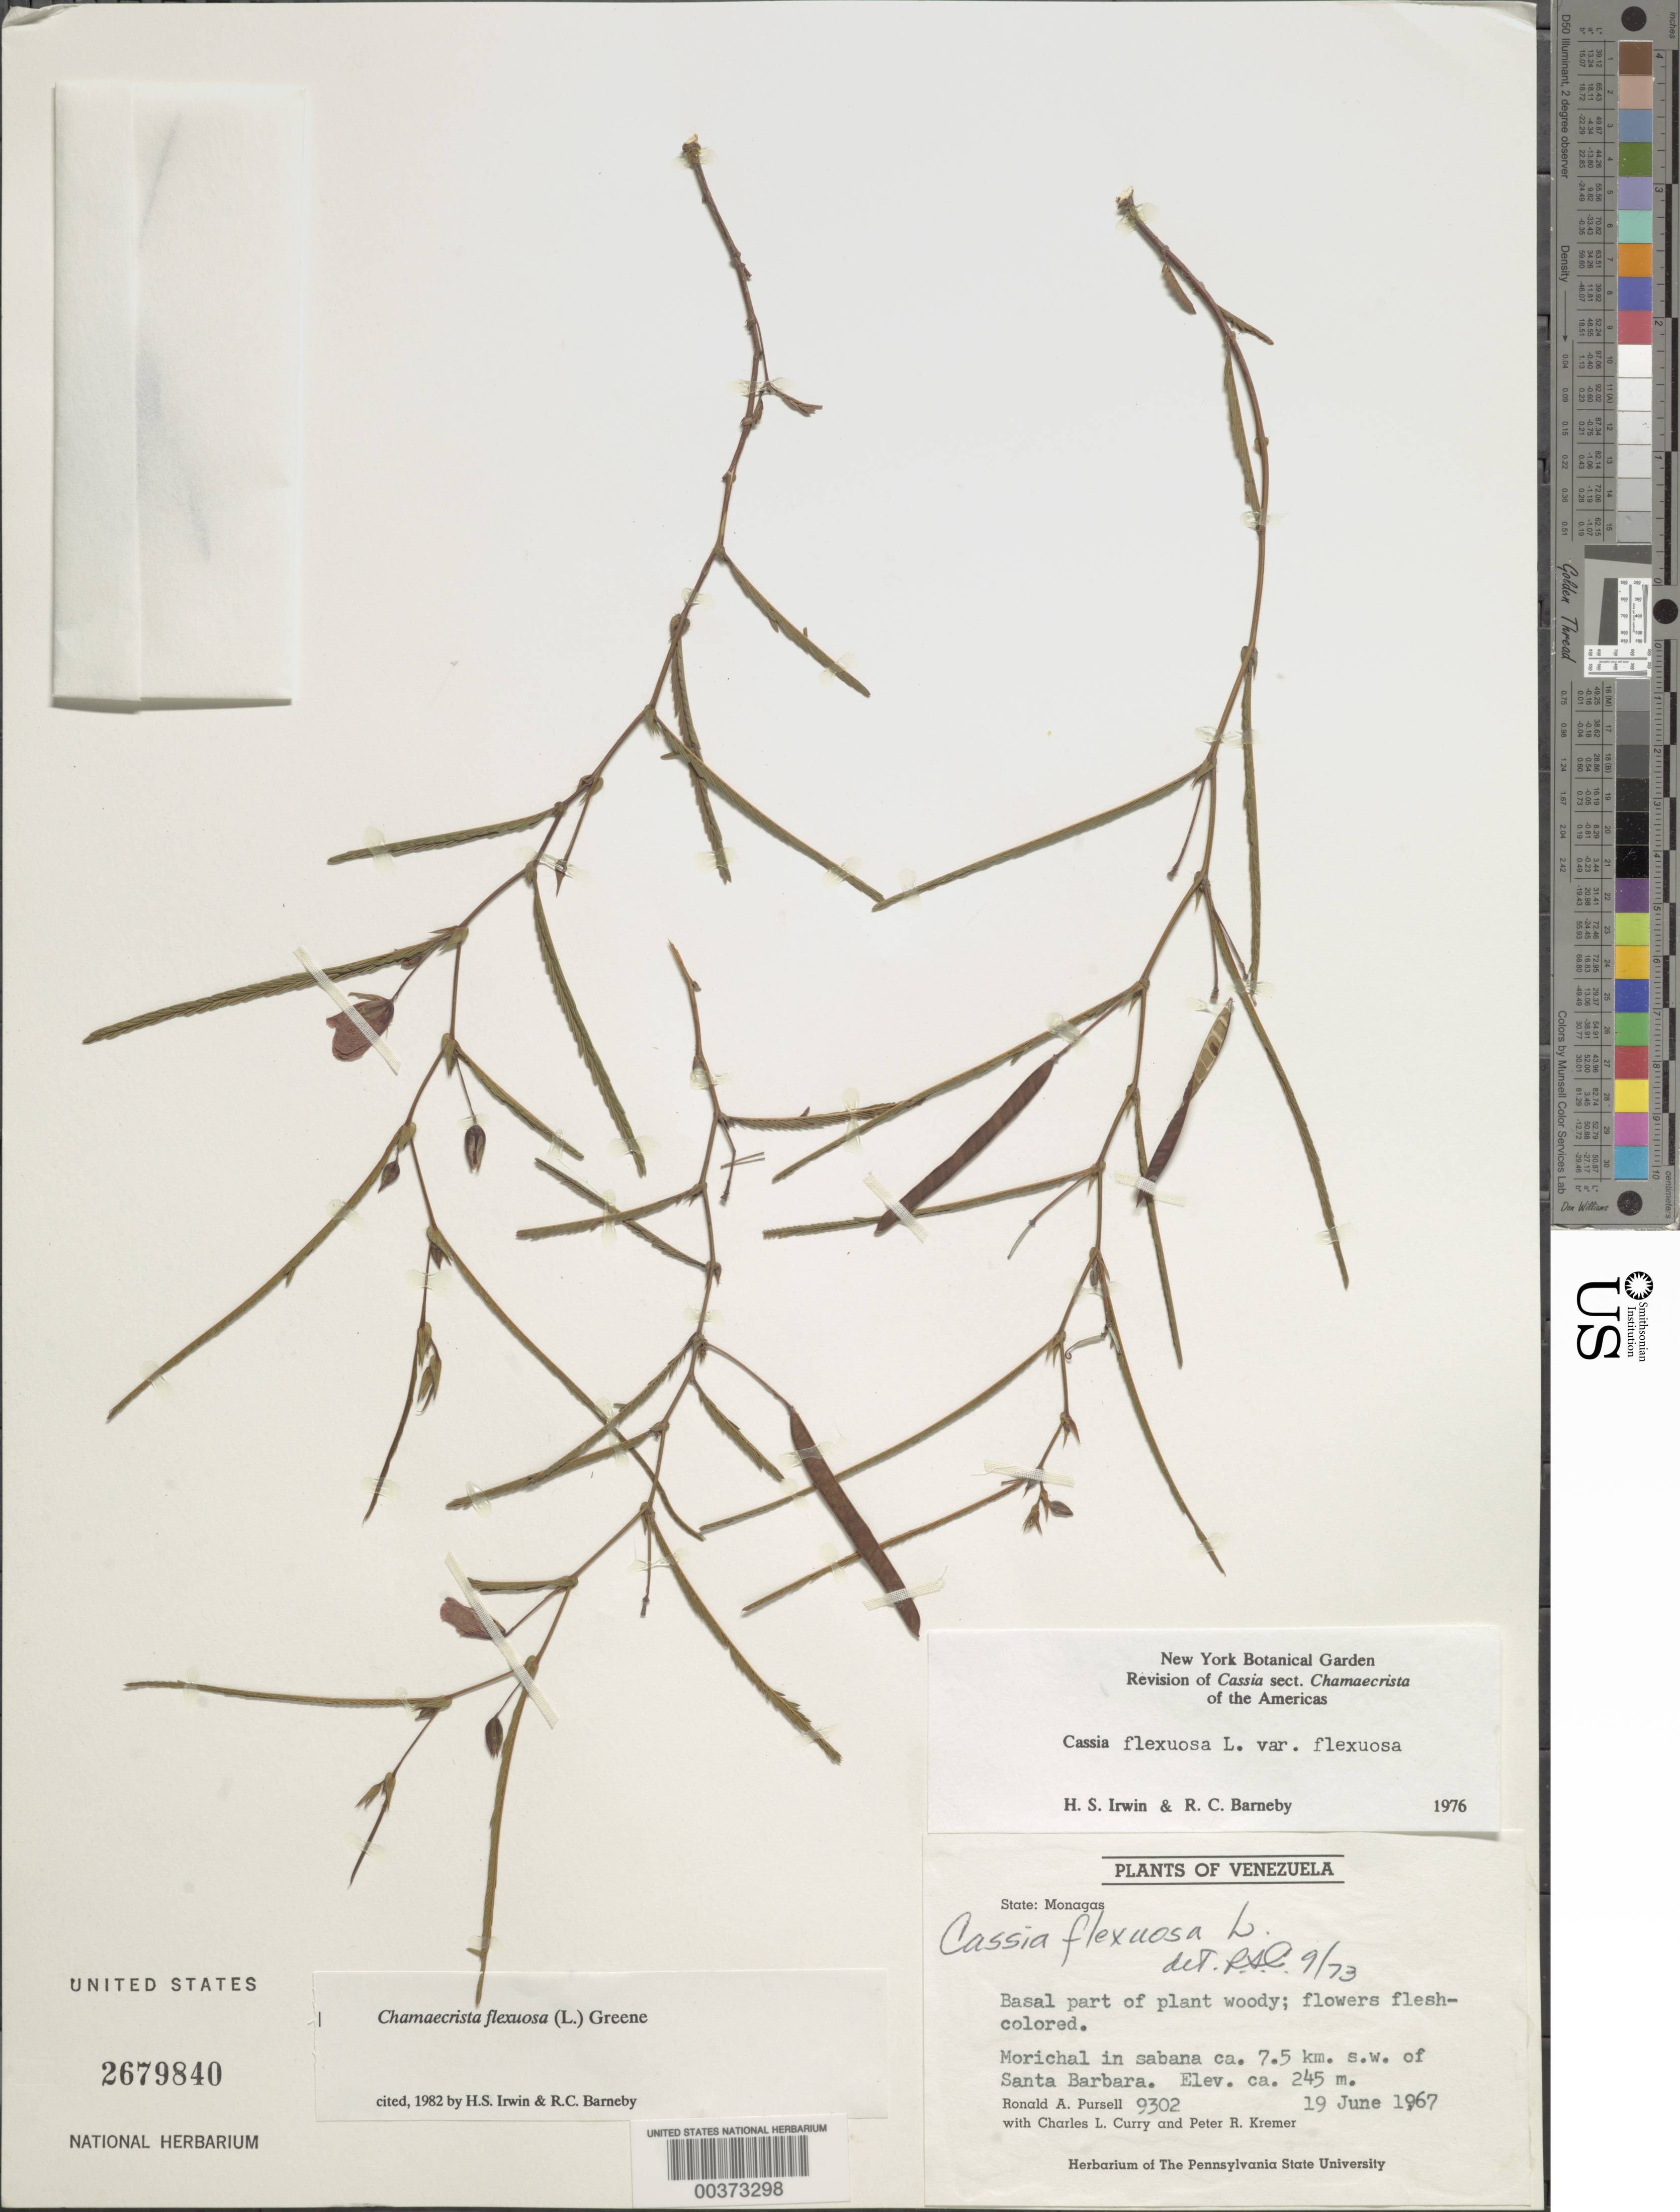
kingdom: Plantae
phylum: Tracheophyta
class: Magnoliopsida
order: Fabales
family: Fabaceae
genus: Chamaecrista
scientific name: Chamaecrista flexuosa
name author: (L.) Greene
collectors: R. A. Pursell, C. L. Curry & P. R. Kremer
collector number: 9302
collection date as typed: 19 Jun 1967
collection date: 1967-06-19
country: Venezuela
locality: Ca 7.5 km sw of Santa Barbara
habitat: Morichal in sabana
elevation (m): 245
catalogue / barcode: US 2679840